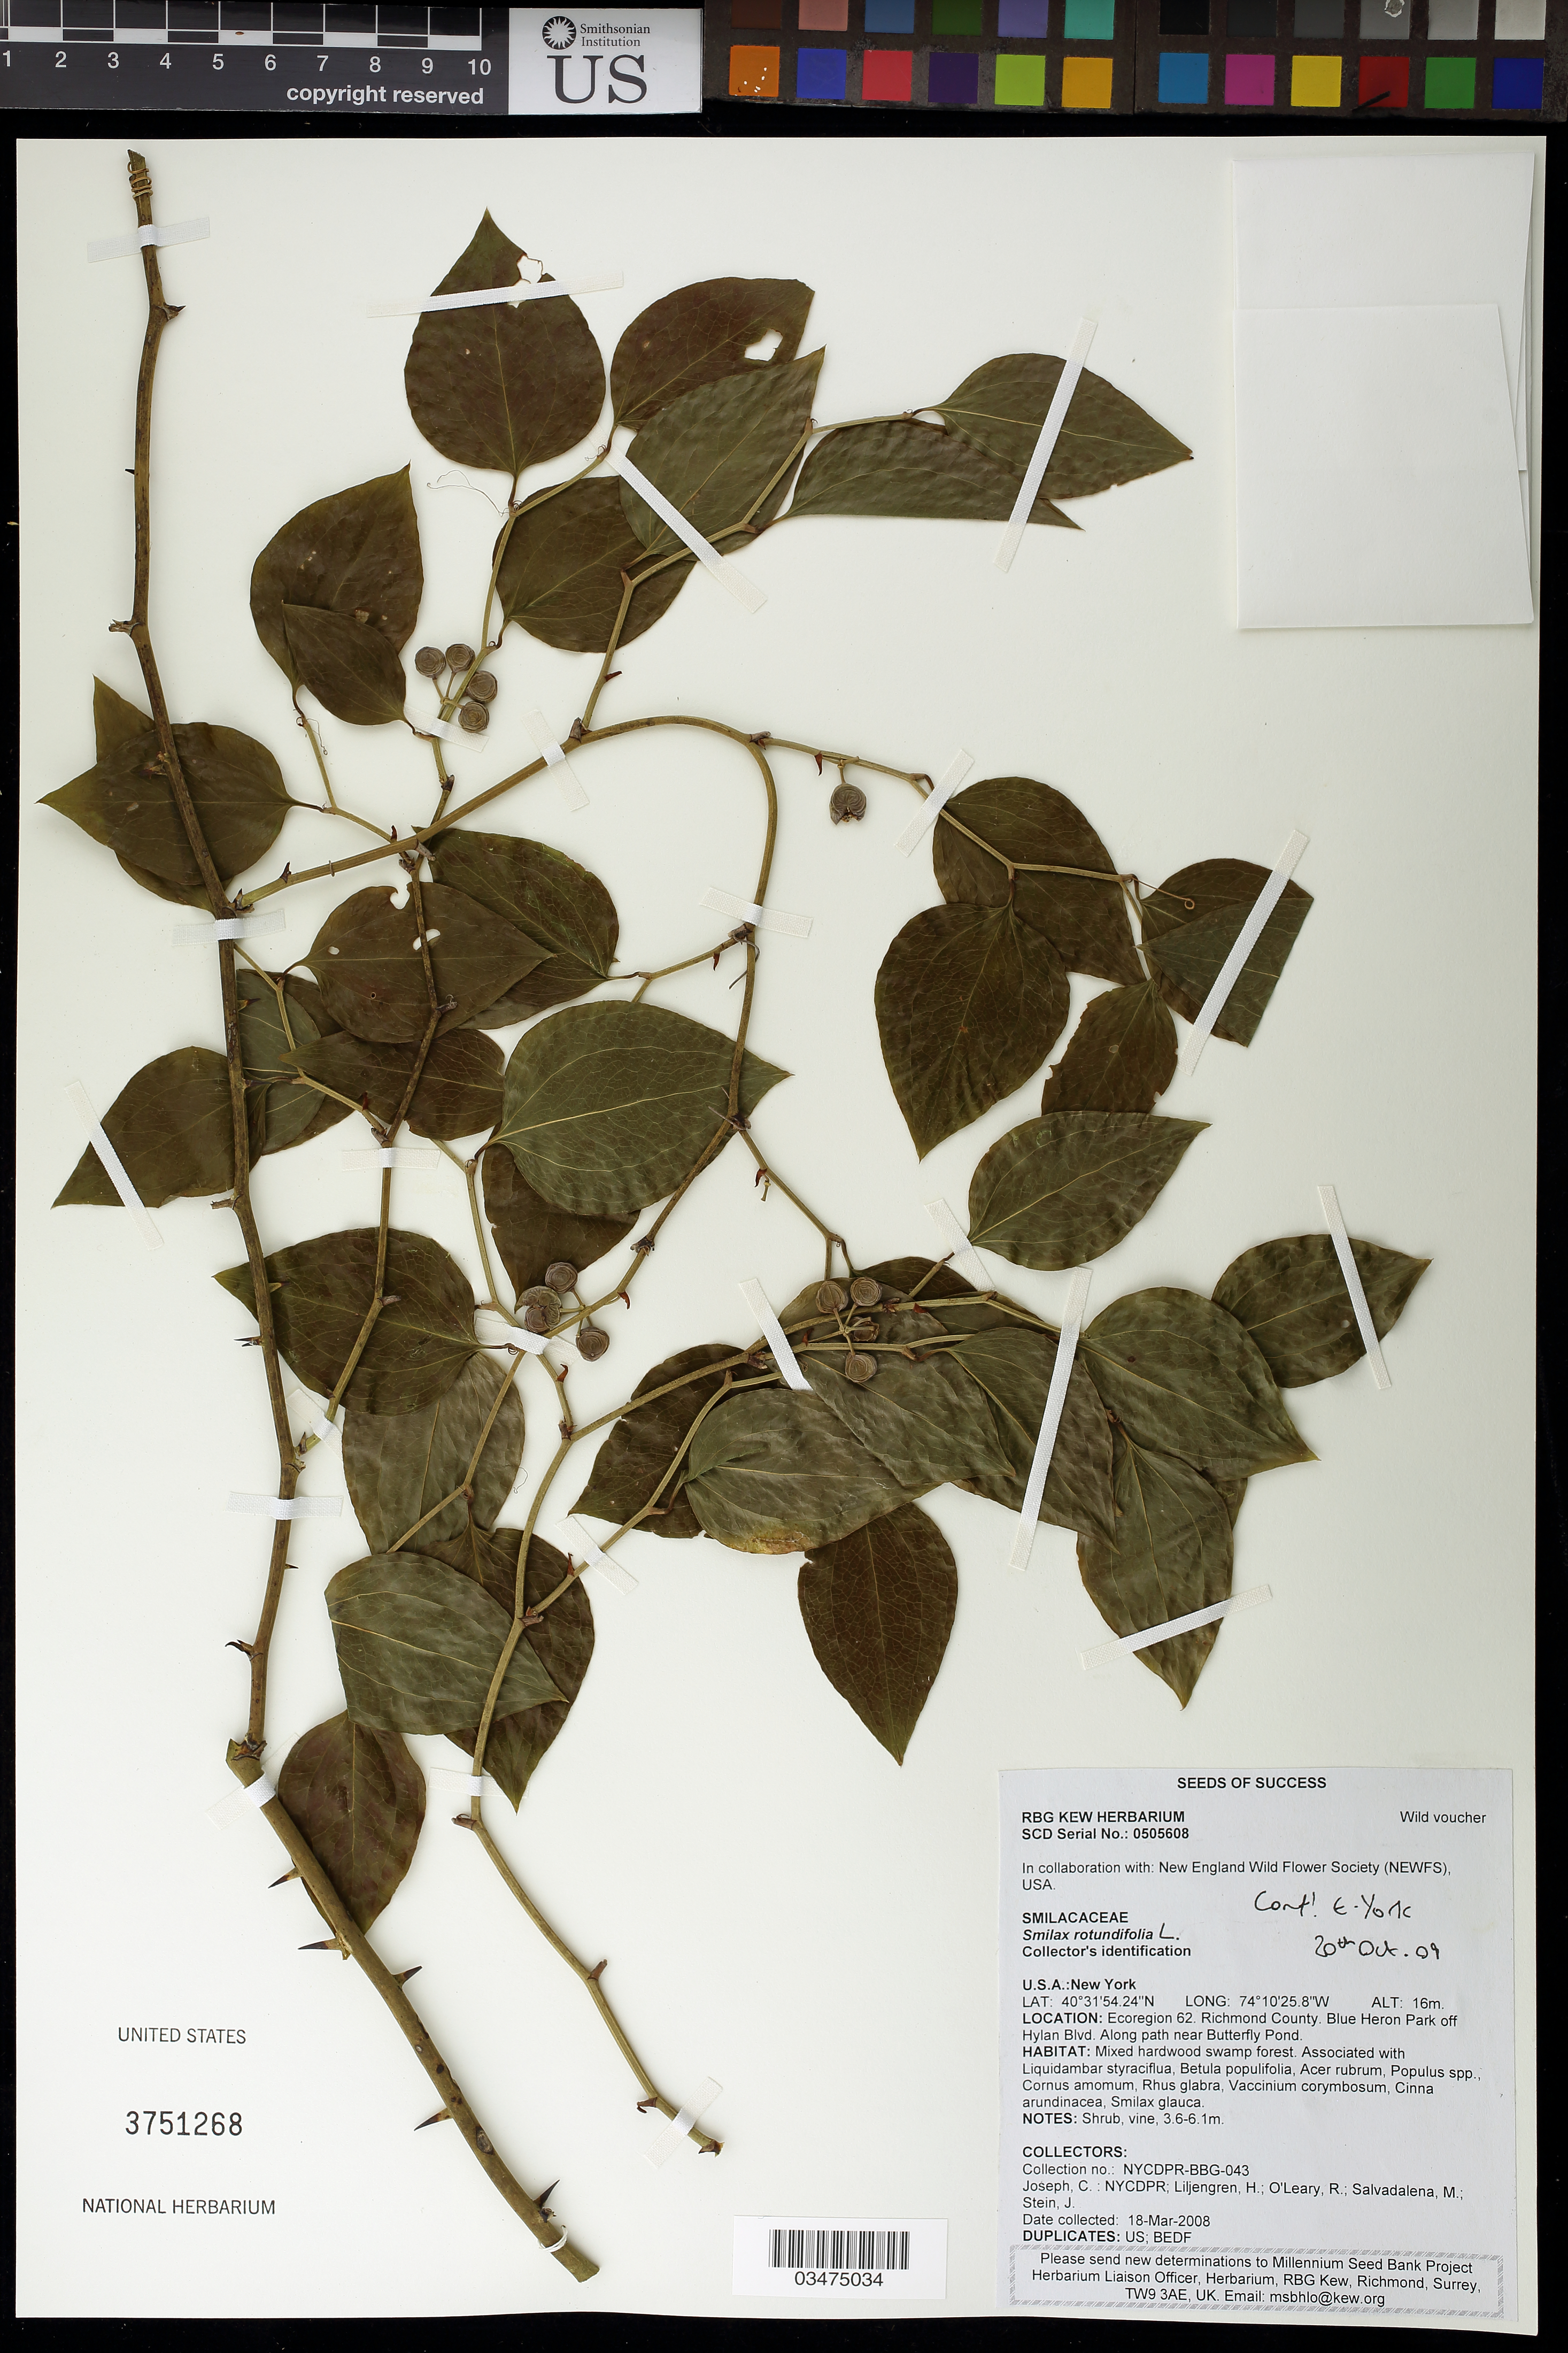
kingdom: Plantae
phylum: Tracheophyta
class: Liliopsida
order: Liliales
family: Smilacaceae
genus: Smilax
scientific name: Smilax rotundifolia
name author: L.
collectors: C. Joseph, H. Liljengren, R. O'Leary, M. Salvadalena & J. Stein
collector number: NYCDPR-BBG-043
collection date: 2008-03-18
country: United States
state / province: New York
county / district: Richmond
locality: Blue Heron Park off Hylan Blvd.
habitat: Mixed hardood swamp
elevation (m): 16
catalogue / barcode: US 3751268